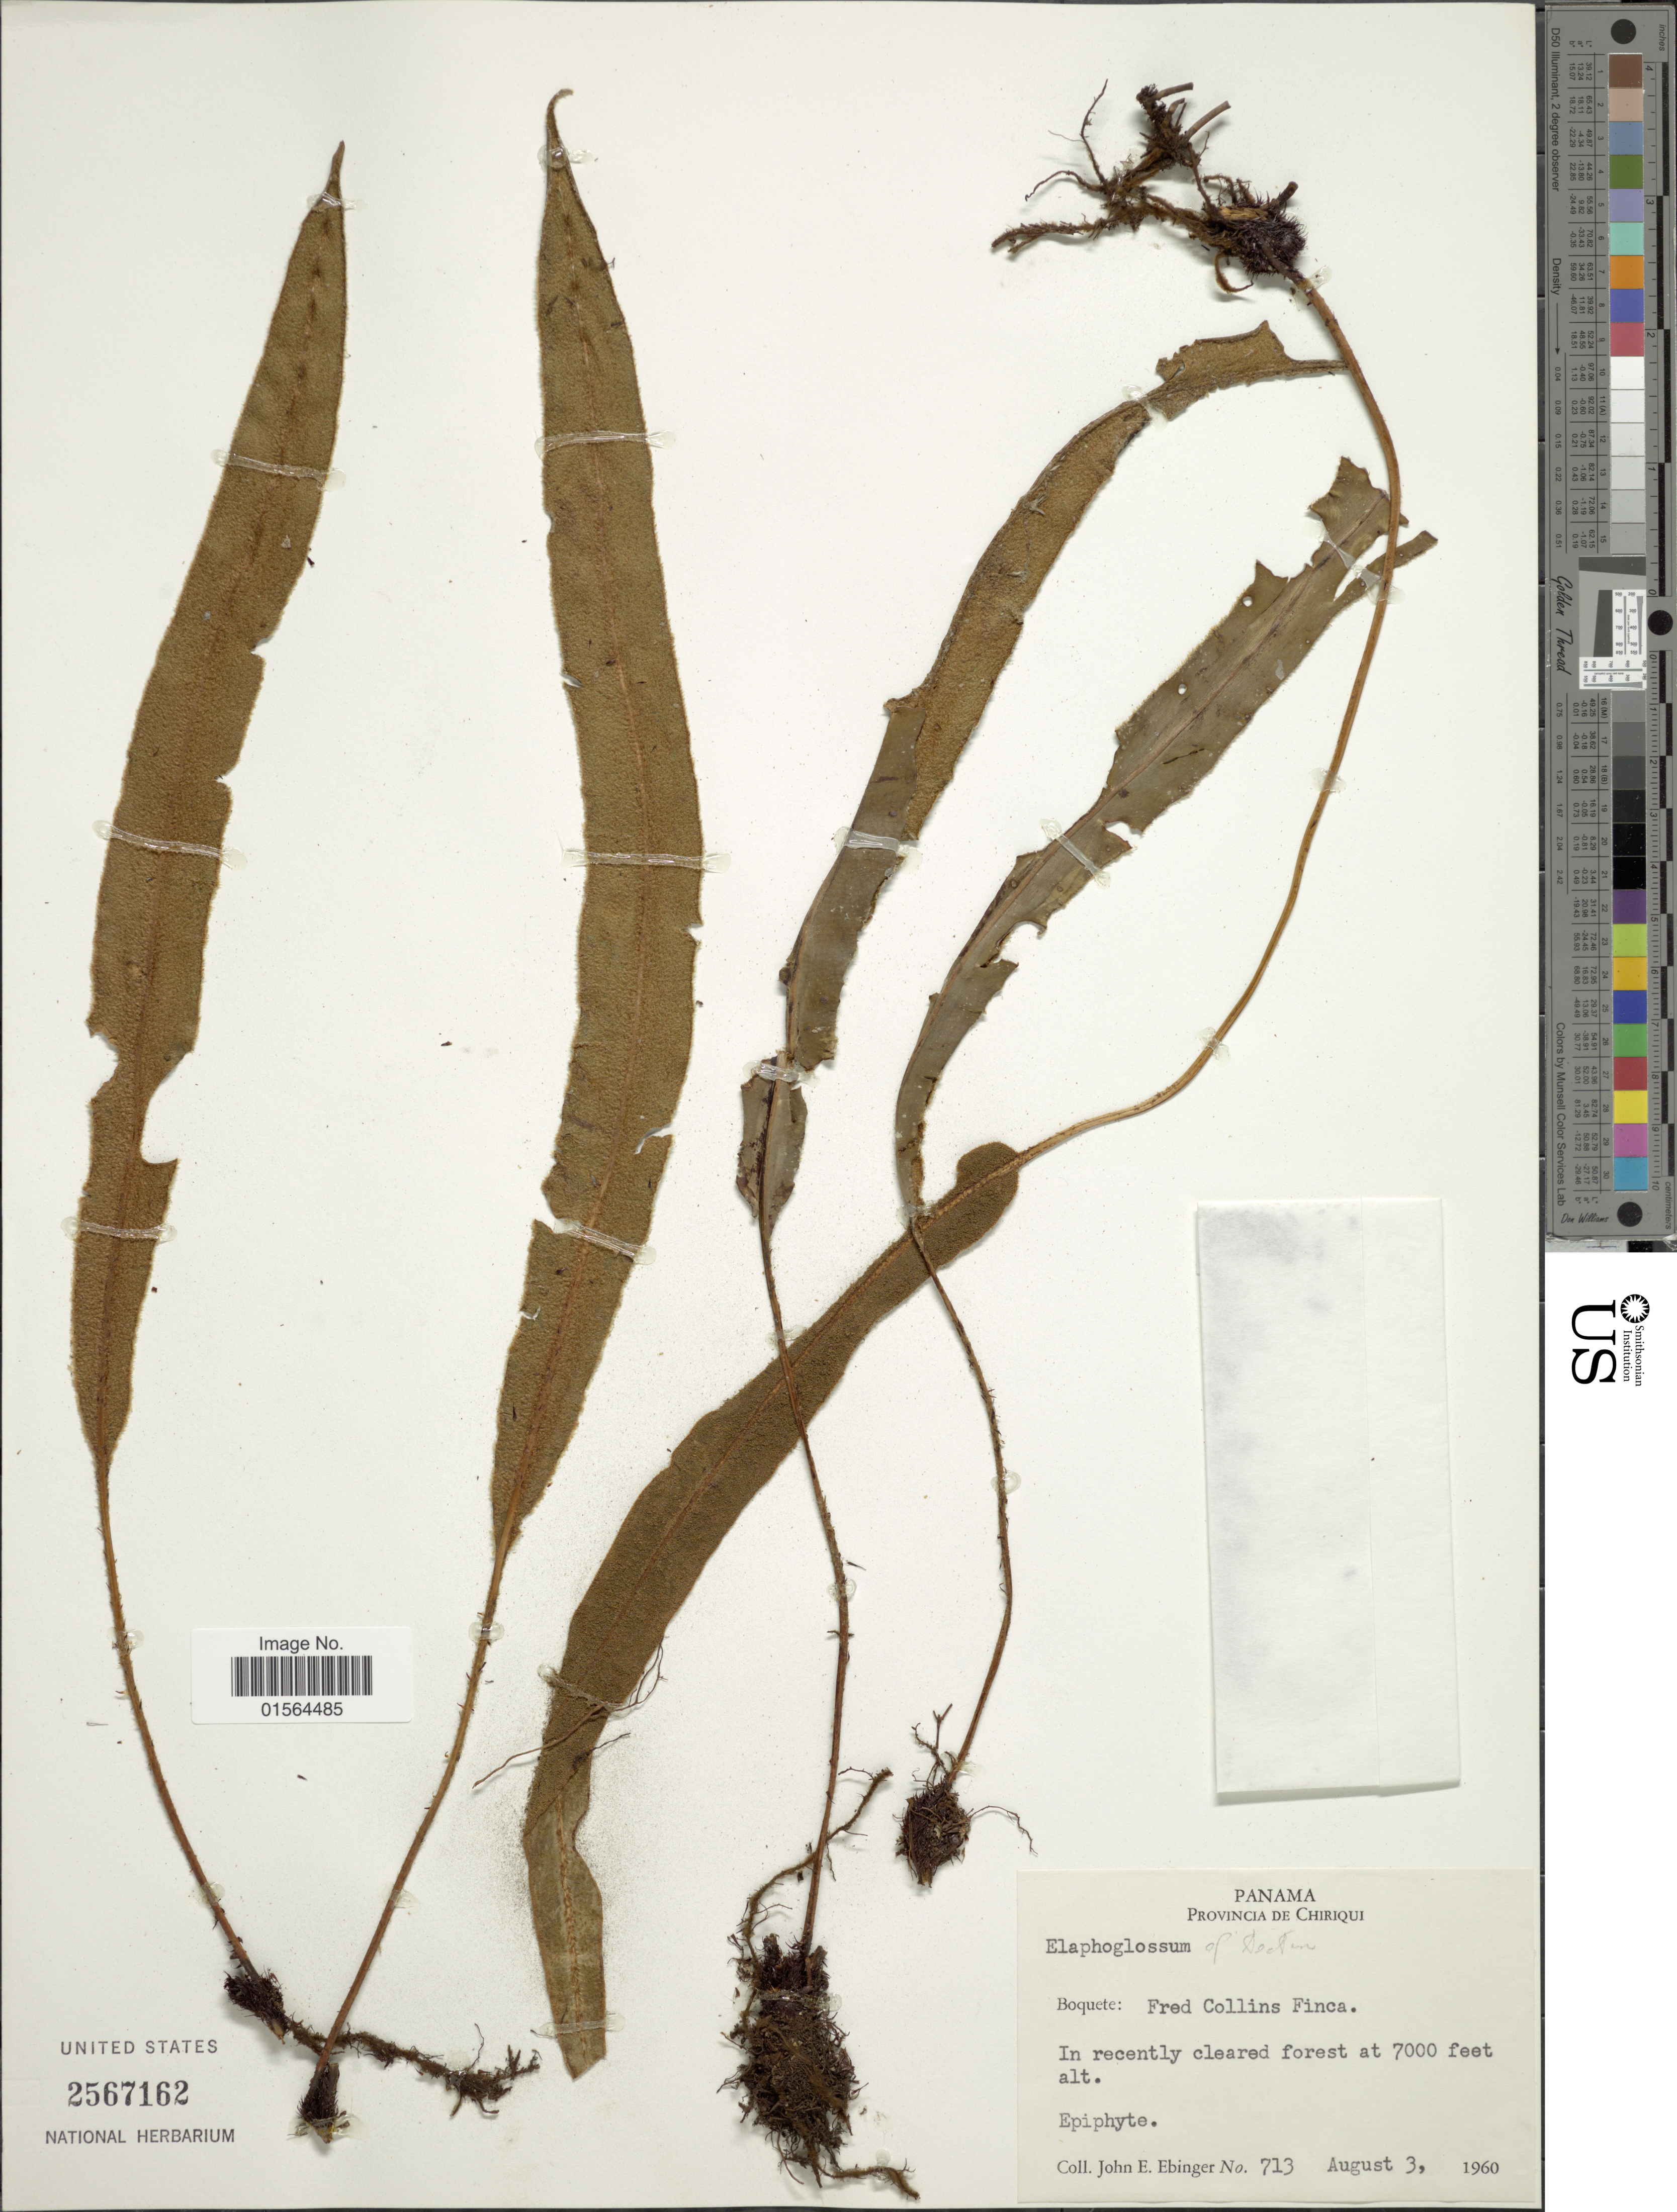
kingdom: Plantae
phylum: Tracheophyta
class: Polypodiopsida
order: Polypodiales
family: Dryopteridaceae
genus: Elaphoglossum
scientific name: Elaphoglossum paleaceum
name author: (Hook. & Grev.) Sledge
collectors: J. Ebinger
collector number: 713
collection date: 1960-08-03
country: Panama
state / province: Chiriqui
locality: Provincia de Chiriqui, Boquete: Fred Collins Finca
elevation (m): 2134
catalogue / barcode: US 2567162